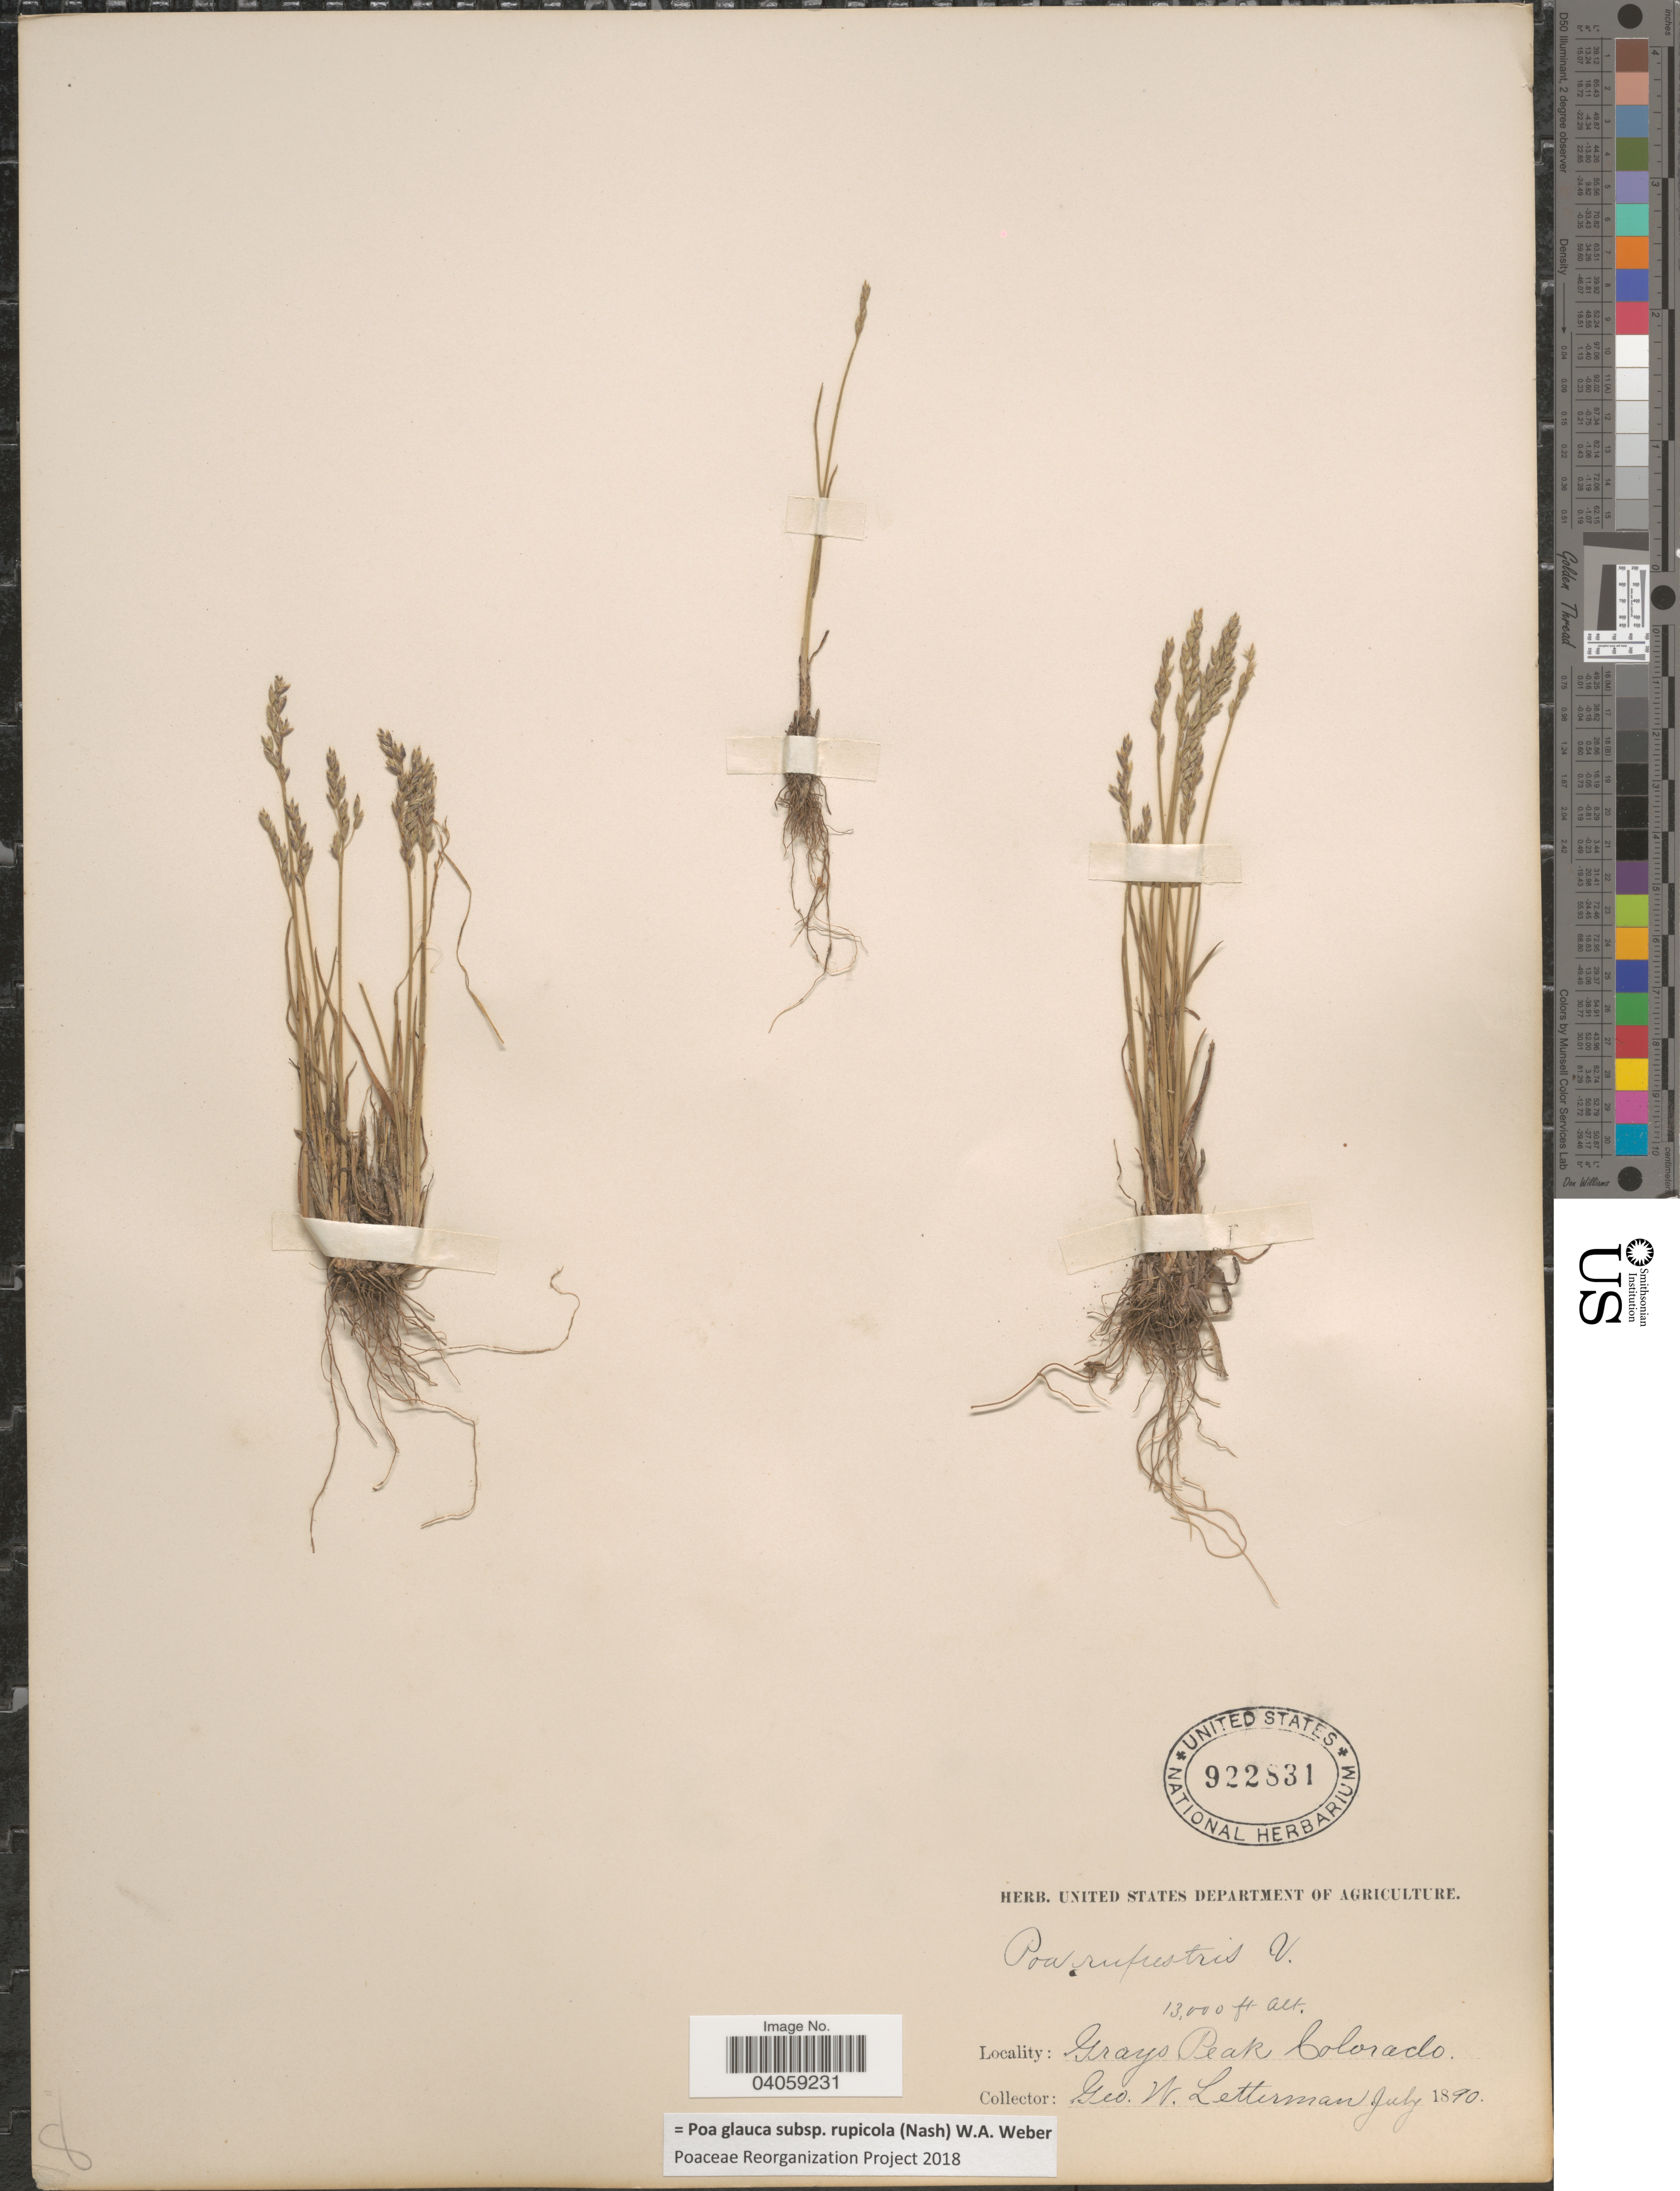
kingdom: Plantae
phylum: Tracheophyta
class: Liliopsida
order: Poales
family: Poaceae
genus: Poa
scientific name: Poa glauca subsp. rupicola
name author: (Nash) W.A. Weber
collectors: G. W. Letterman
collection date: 1890-07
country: United States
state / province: Colorado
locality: Grays Peak.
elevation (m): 3962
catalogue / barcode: US 922831